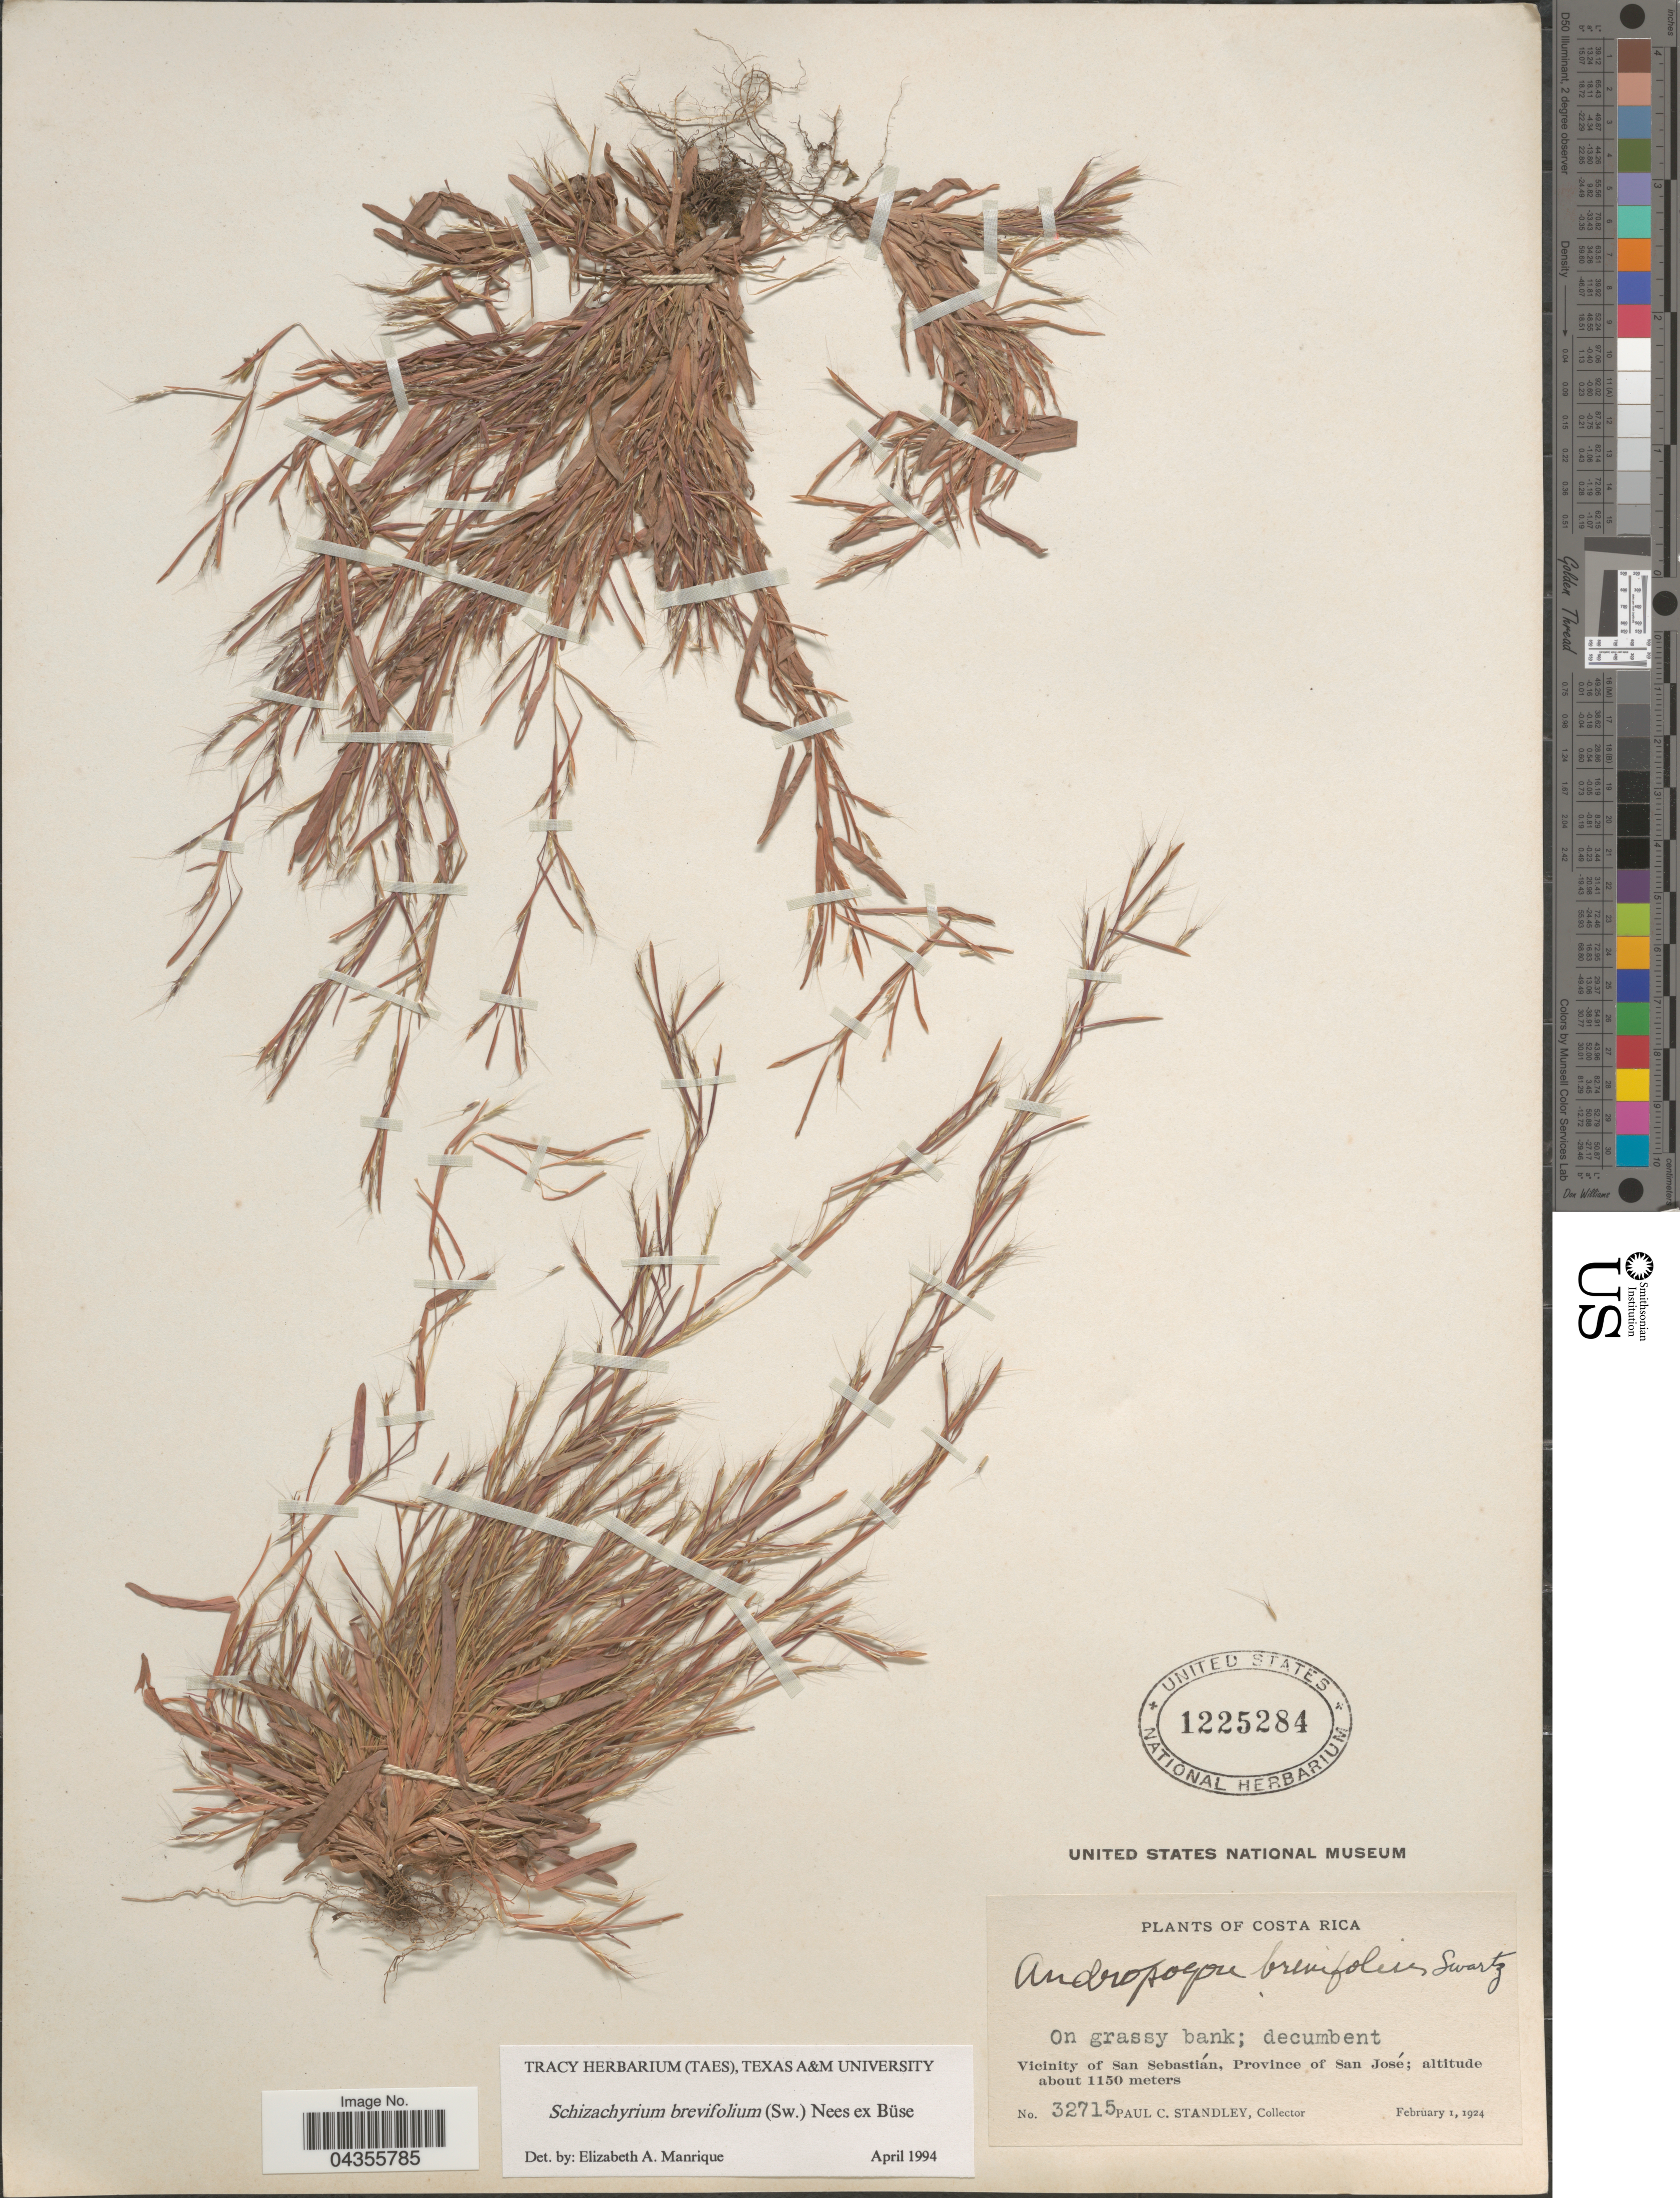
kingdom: Plantae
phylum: Tracheophyta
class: Liliopsida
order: Poales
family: Poaceae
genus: Schizachyrium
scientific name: Schizachyrium brevifolium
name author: (Sw.) Nees ex Büse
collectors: P. C. Standley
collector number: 32715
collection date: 1924-02-01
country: Costa Rica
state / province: San José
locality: On grassy bank; Vicinity of San Sebastián.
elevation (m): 1150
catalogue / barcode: US 1225284